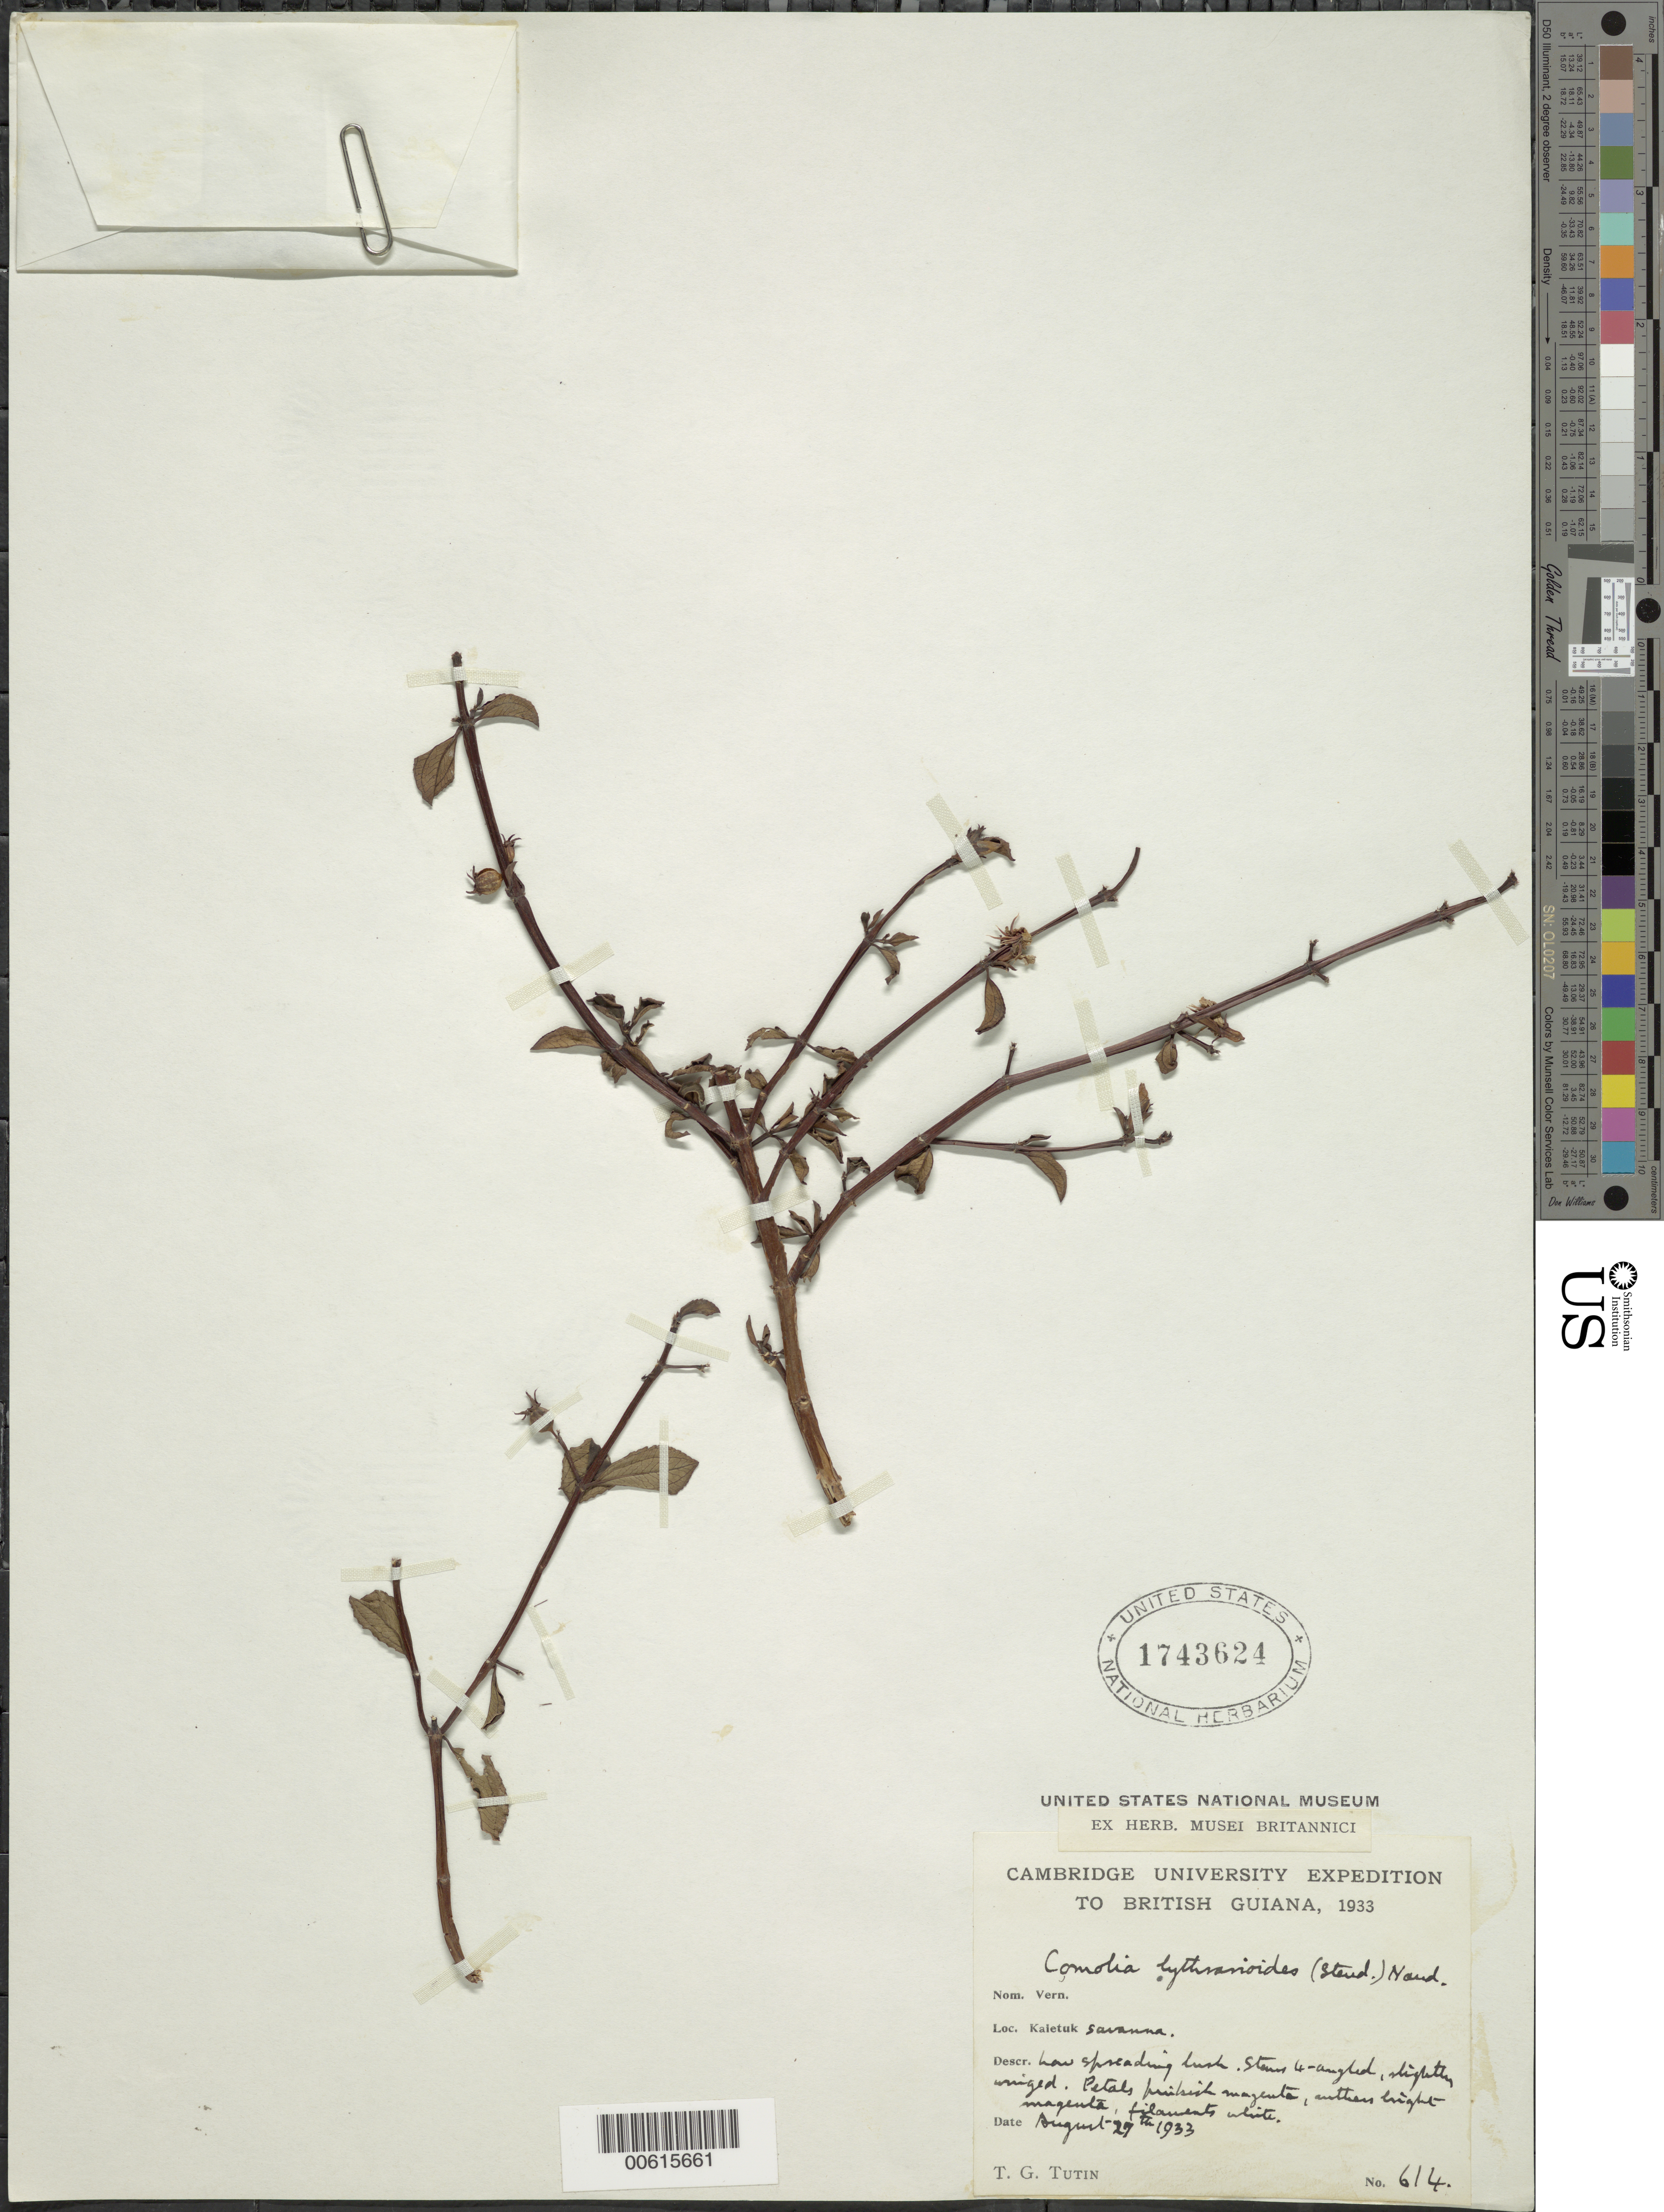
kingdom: Plantae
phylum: Tracheophyta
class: Magnoliopsida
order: Myrtales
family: Melastomataceae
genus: Comolia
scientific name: Comolia lythrarioides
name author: (Steud.) Naudin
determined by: Nunes da Silva, Diego, (RB), Jardim Botanico do Rio de Janeiro - Herbario (BRAZIL)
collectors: T. G. Tutin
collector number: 614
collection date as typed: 27-Aug-33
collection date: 1933-08-27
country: Guyana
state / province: Potaro-Siparuni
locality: Kaieteur Savanna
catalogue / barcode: US 1743624